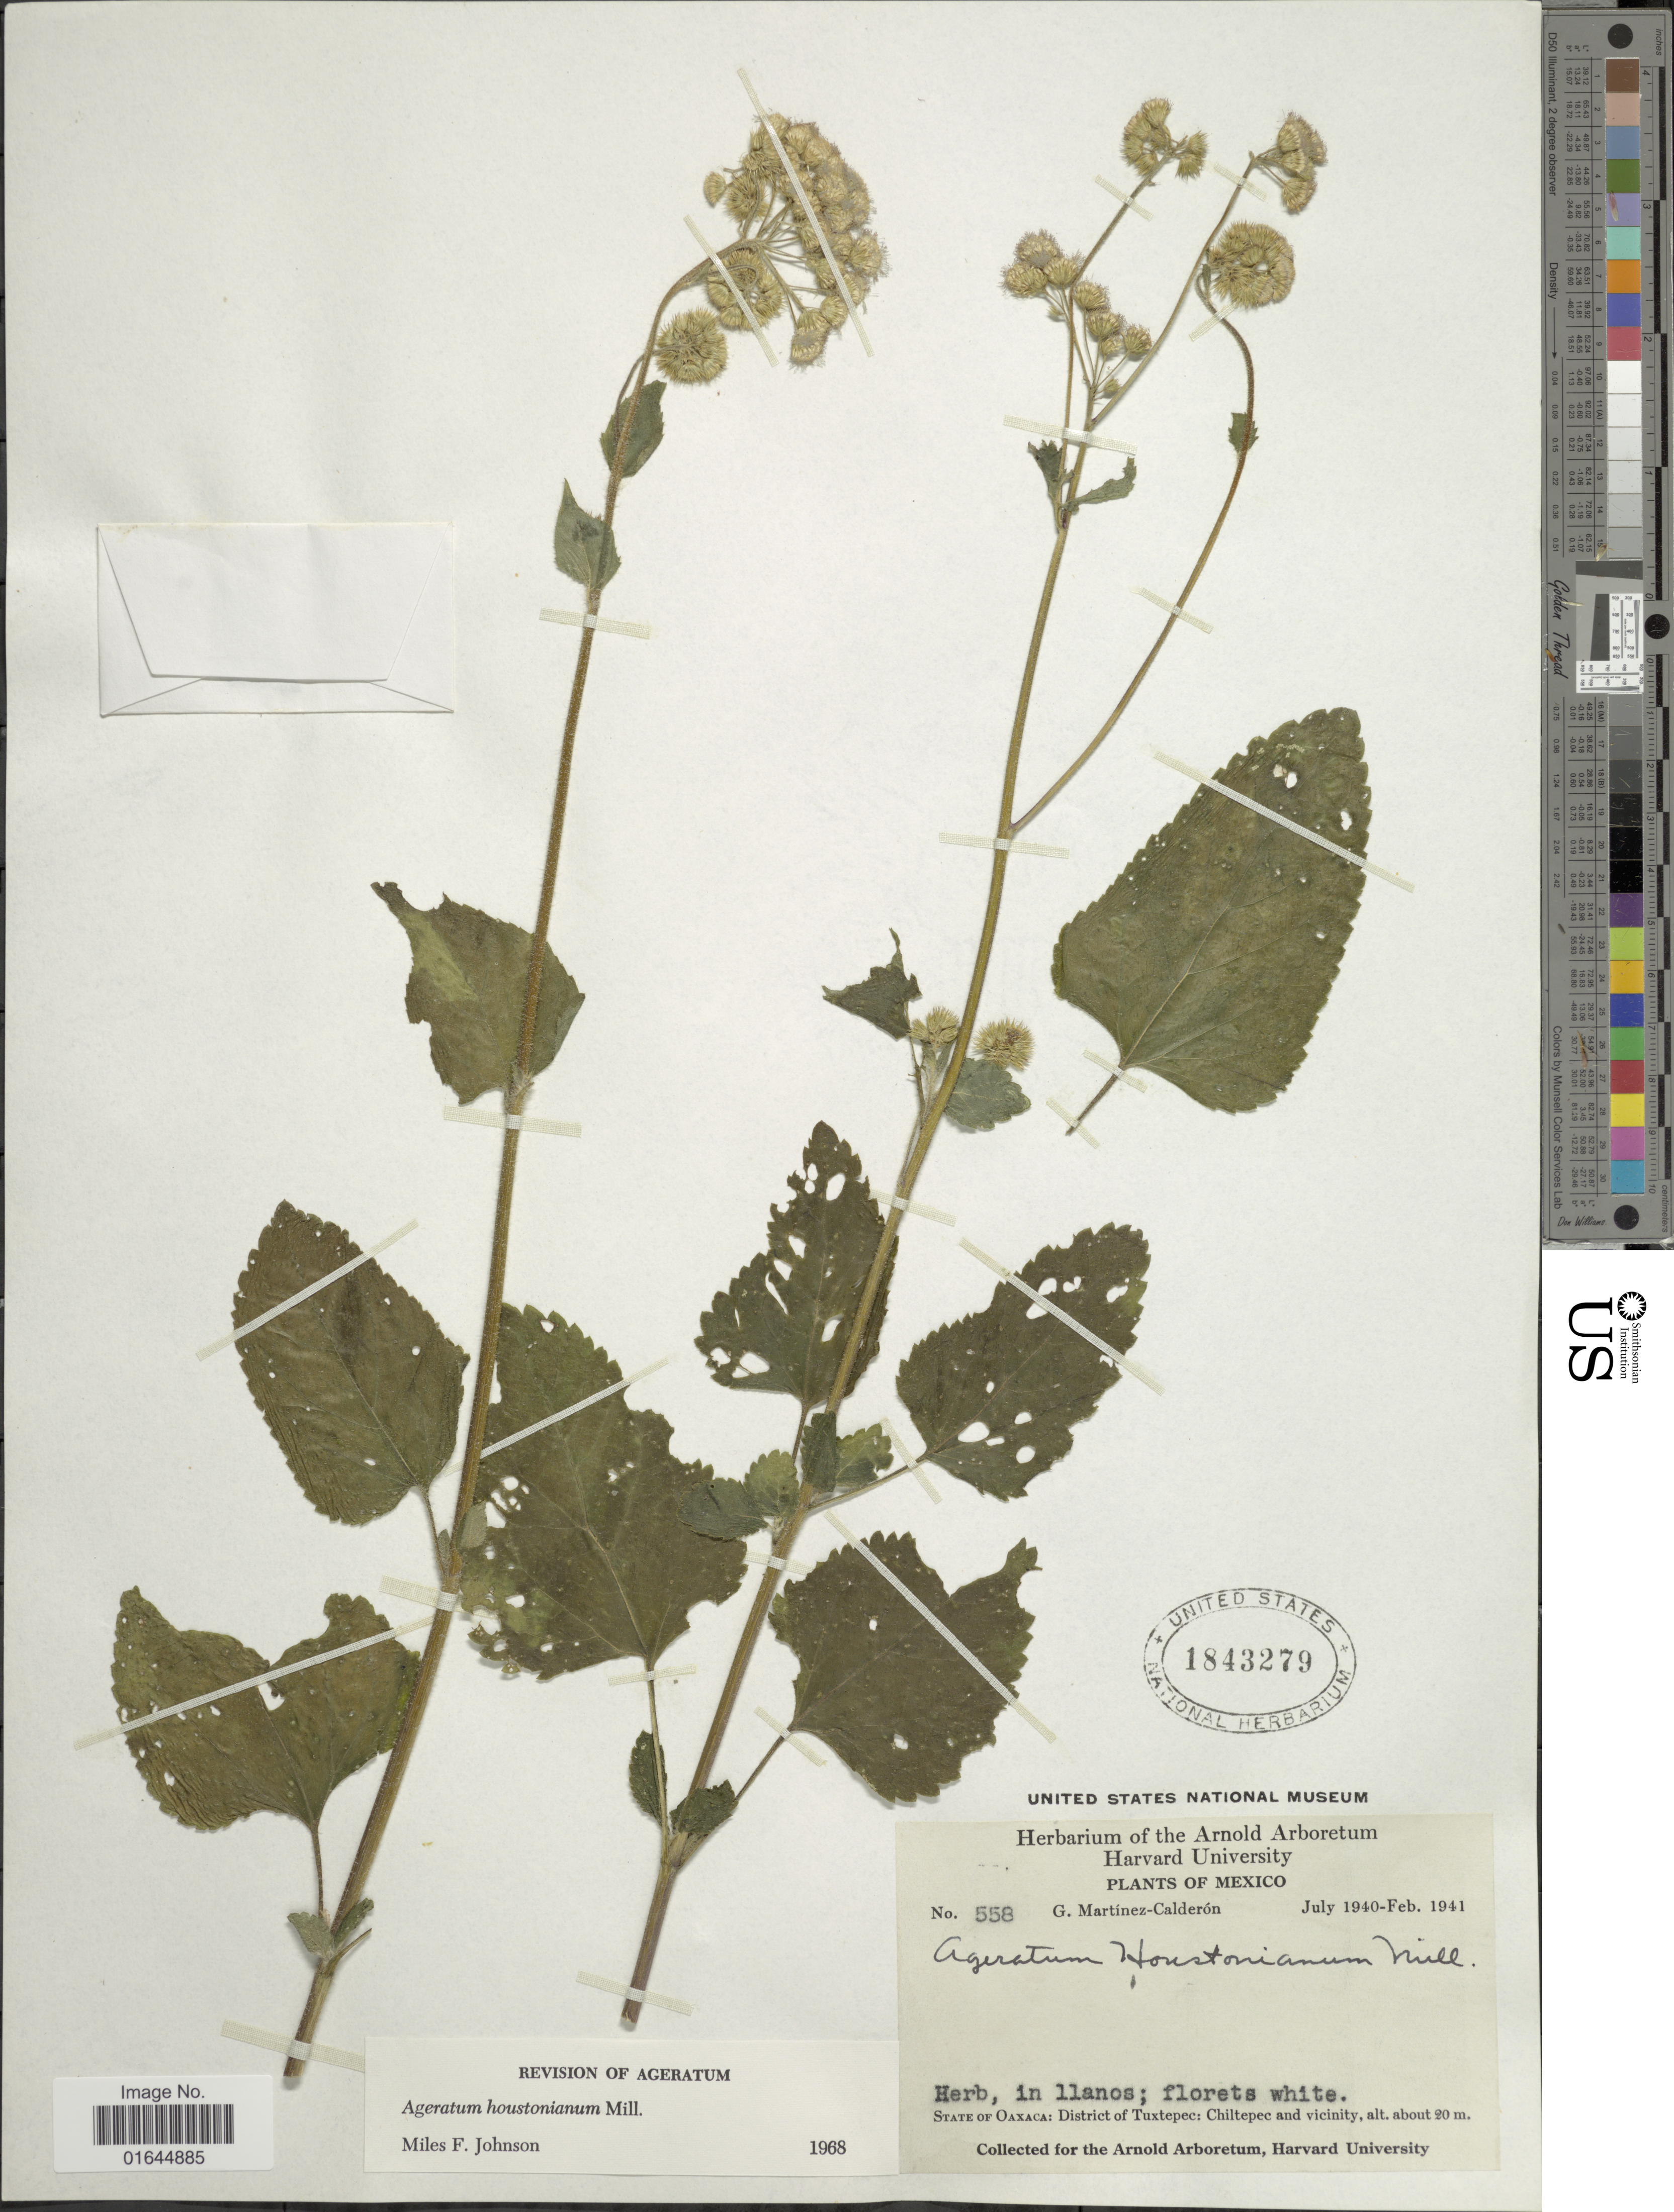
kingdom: Plantae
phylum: Tracheophyta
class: Magnoliopsida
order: Asterales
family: Asteraceae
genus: Ageratum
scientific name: Ageratum houstonianum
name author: Mill.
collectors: G. Martínez Calderón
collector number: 558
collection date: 1940-07/1941-02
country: Mexico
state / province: Oaxaca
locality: District of Tuxtepec: Chiltepec and vicinity.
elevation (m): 20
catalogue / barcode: US 1843279